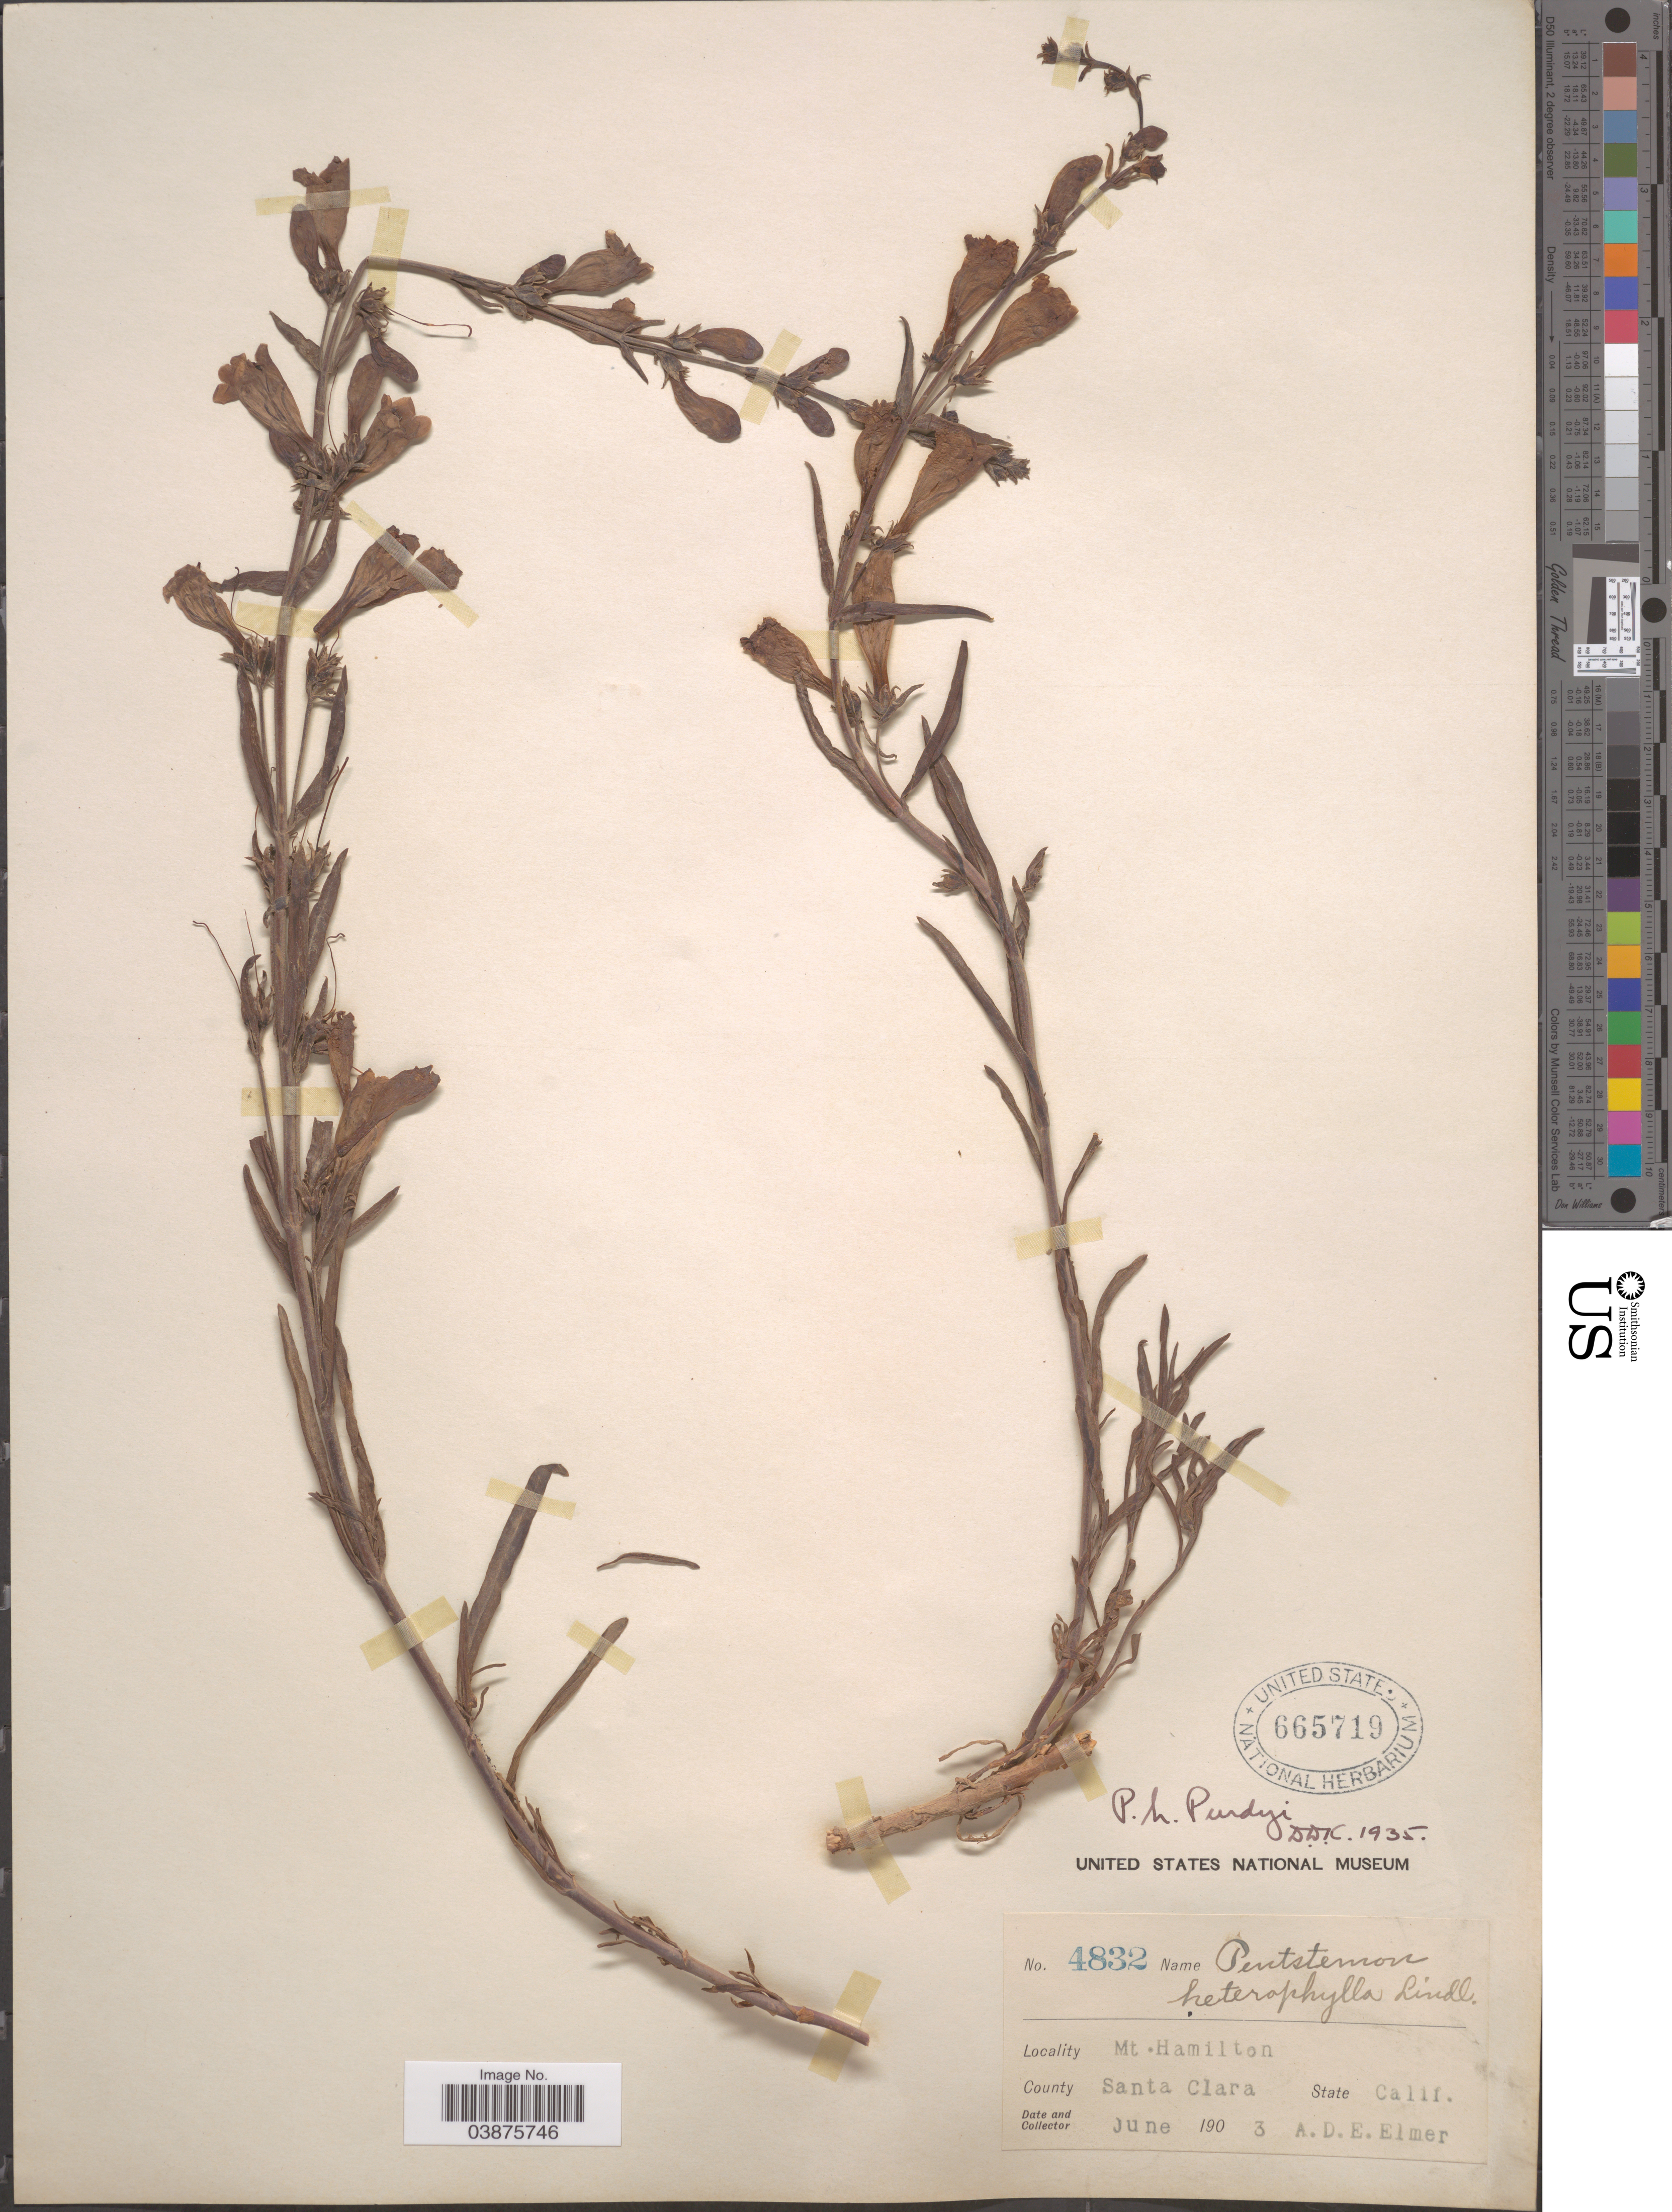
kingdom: Plantae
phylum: Tracheophyta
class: Magnoliopsida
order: Lamiales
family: Plantaginaceae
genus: Penstemon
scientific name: Penstemon heterophyllus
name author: Lindl.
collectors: A. D. E. Elmer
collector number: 4832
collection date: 1903-06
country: United States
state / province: California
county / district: Santa Clara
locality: Mt. Hamilton. County Santa Clara.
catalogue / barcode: US 665719